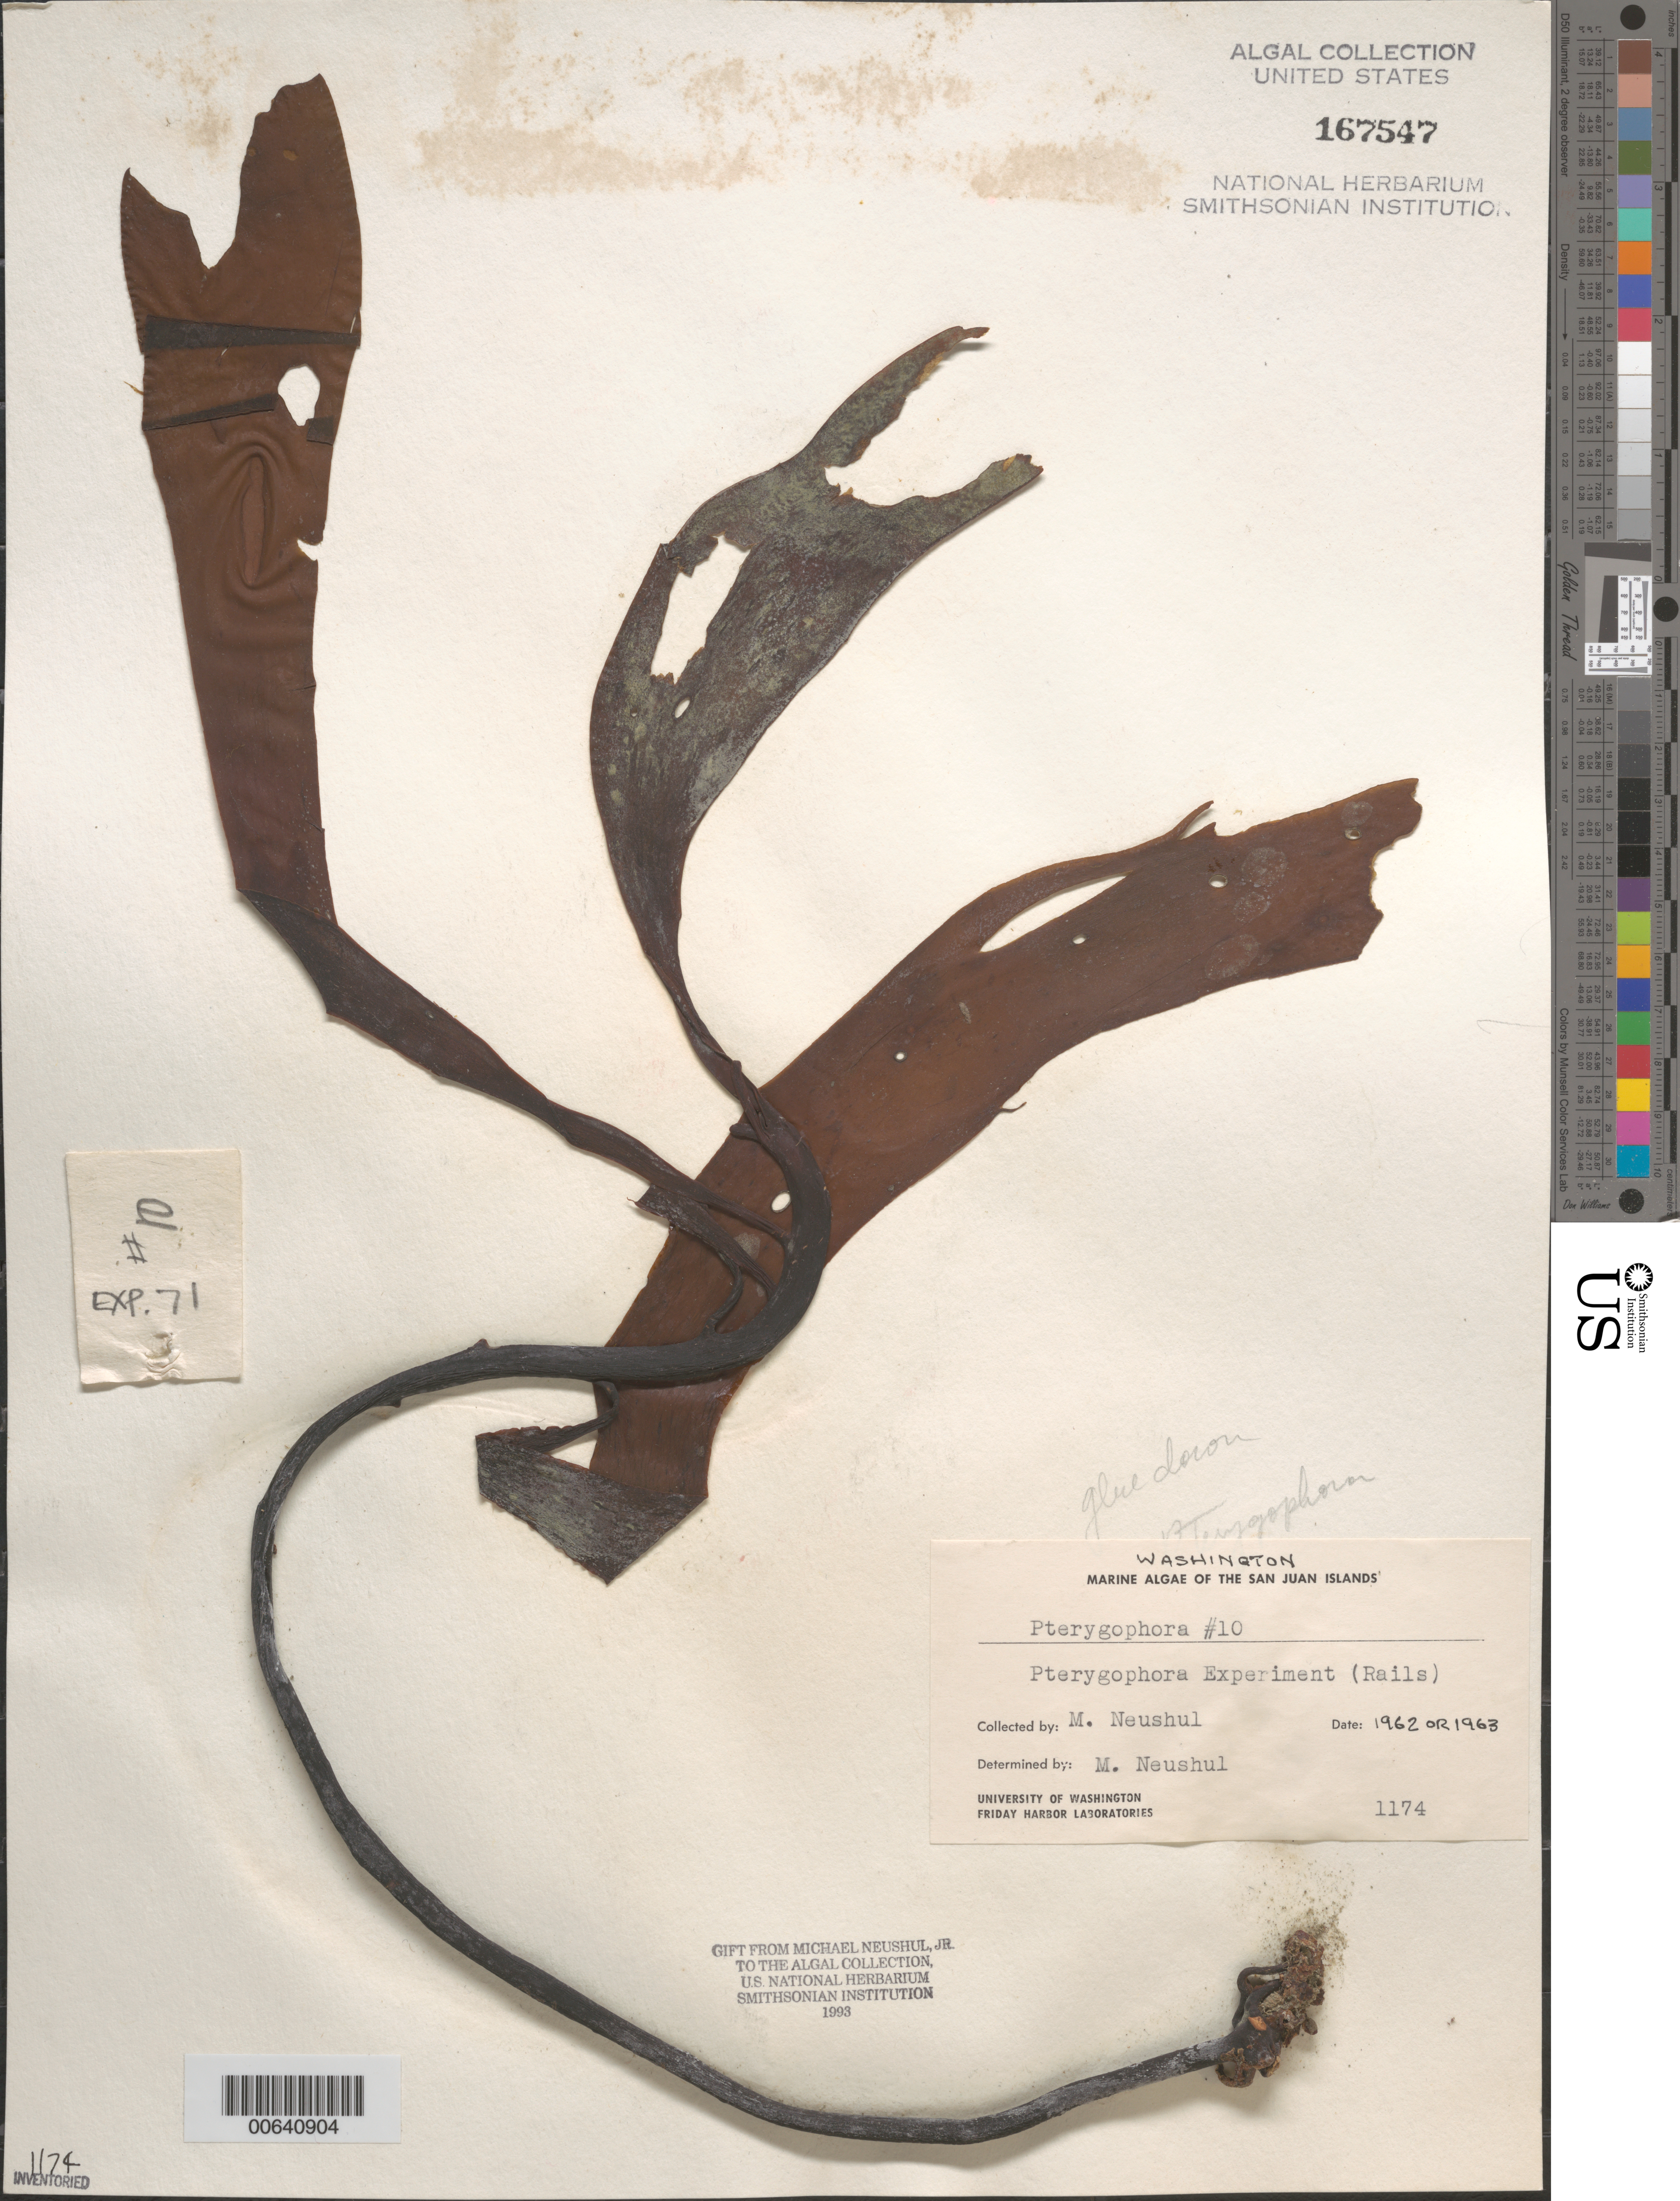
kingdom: Chromista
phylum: Ochrophyta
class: Phaeophyceae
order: Laminariales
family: Alariaceae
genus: Pterygophora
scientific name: Pterygophora sp.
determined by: Neushul, M.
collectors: M. Neushul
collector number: Neushul 1174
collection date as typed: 1962 or -- --- 1963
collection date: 1962 or 1963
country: United States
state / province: Washington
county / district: San Juan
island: San Juan Islands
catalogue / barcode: US 167547